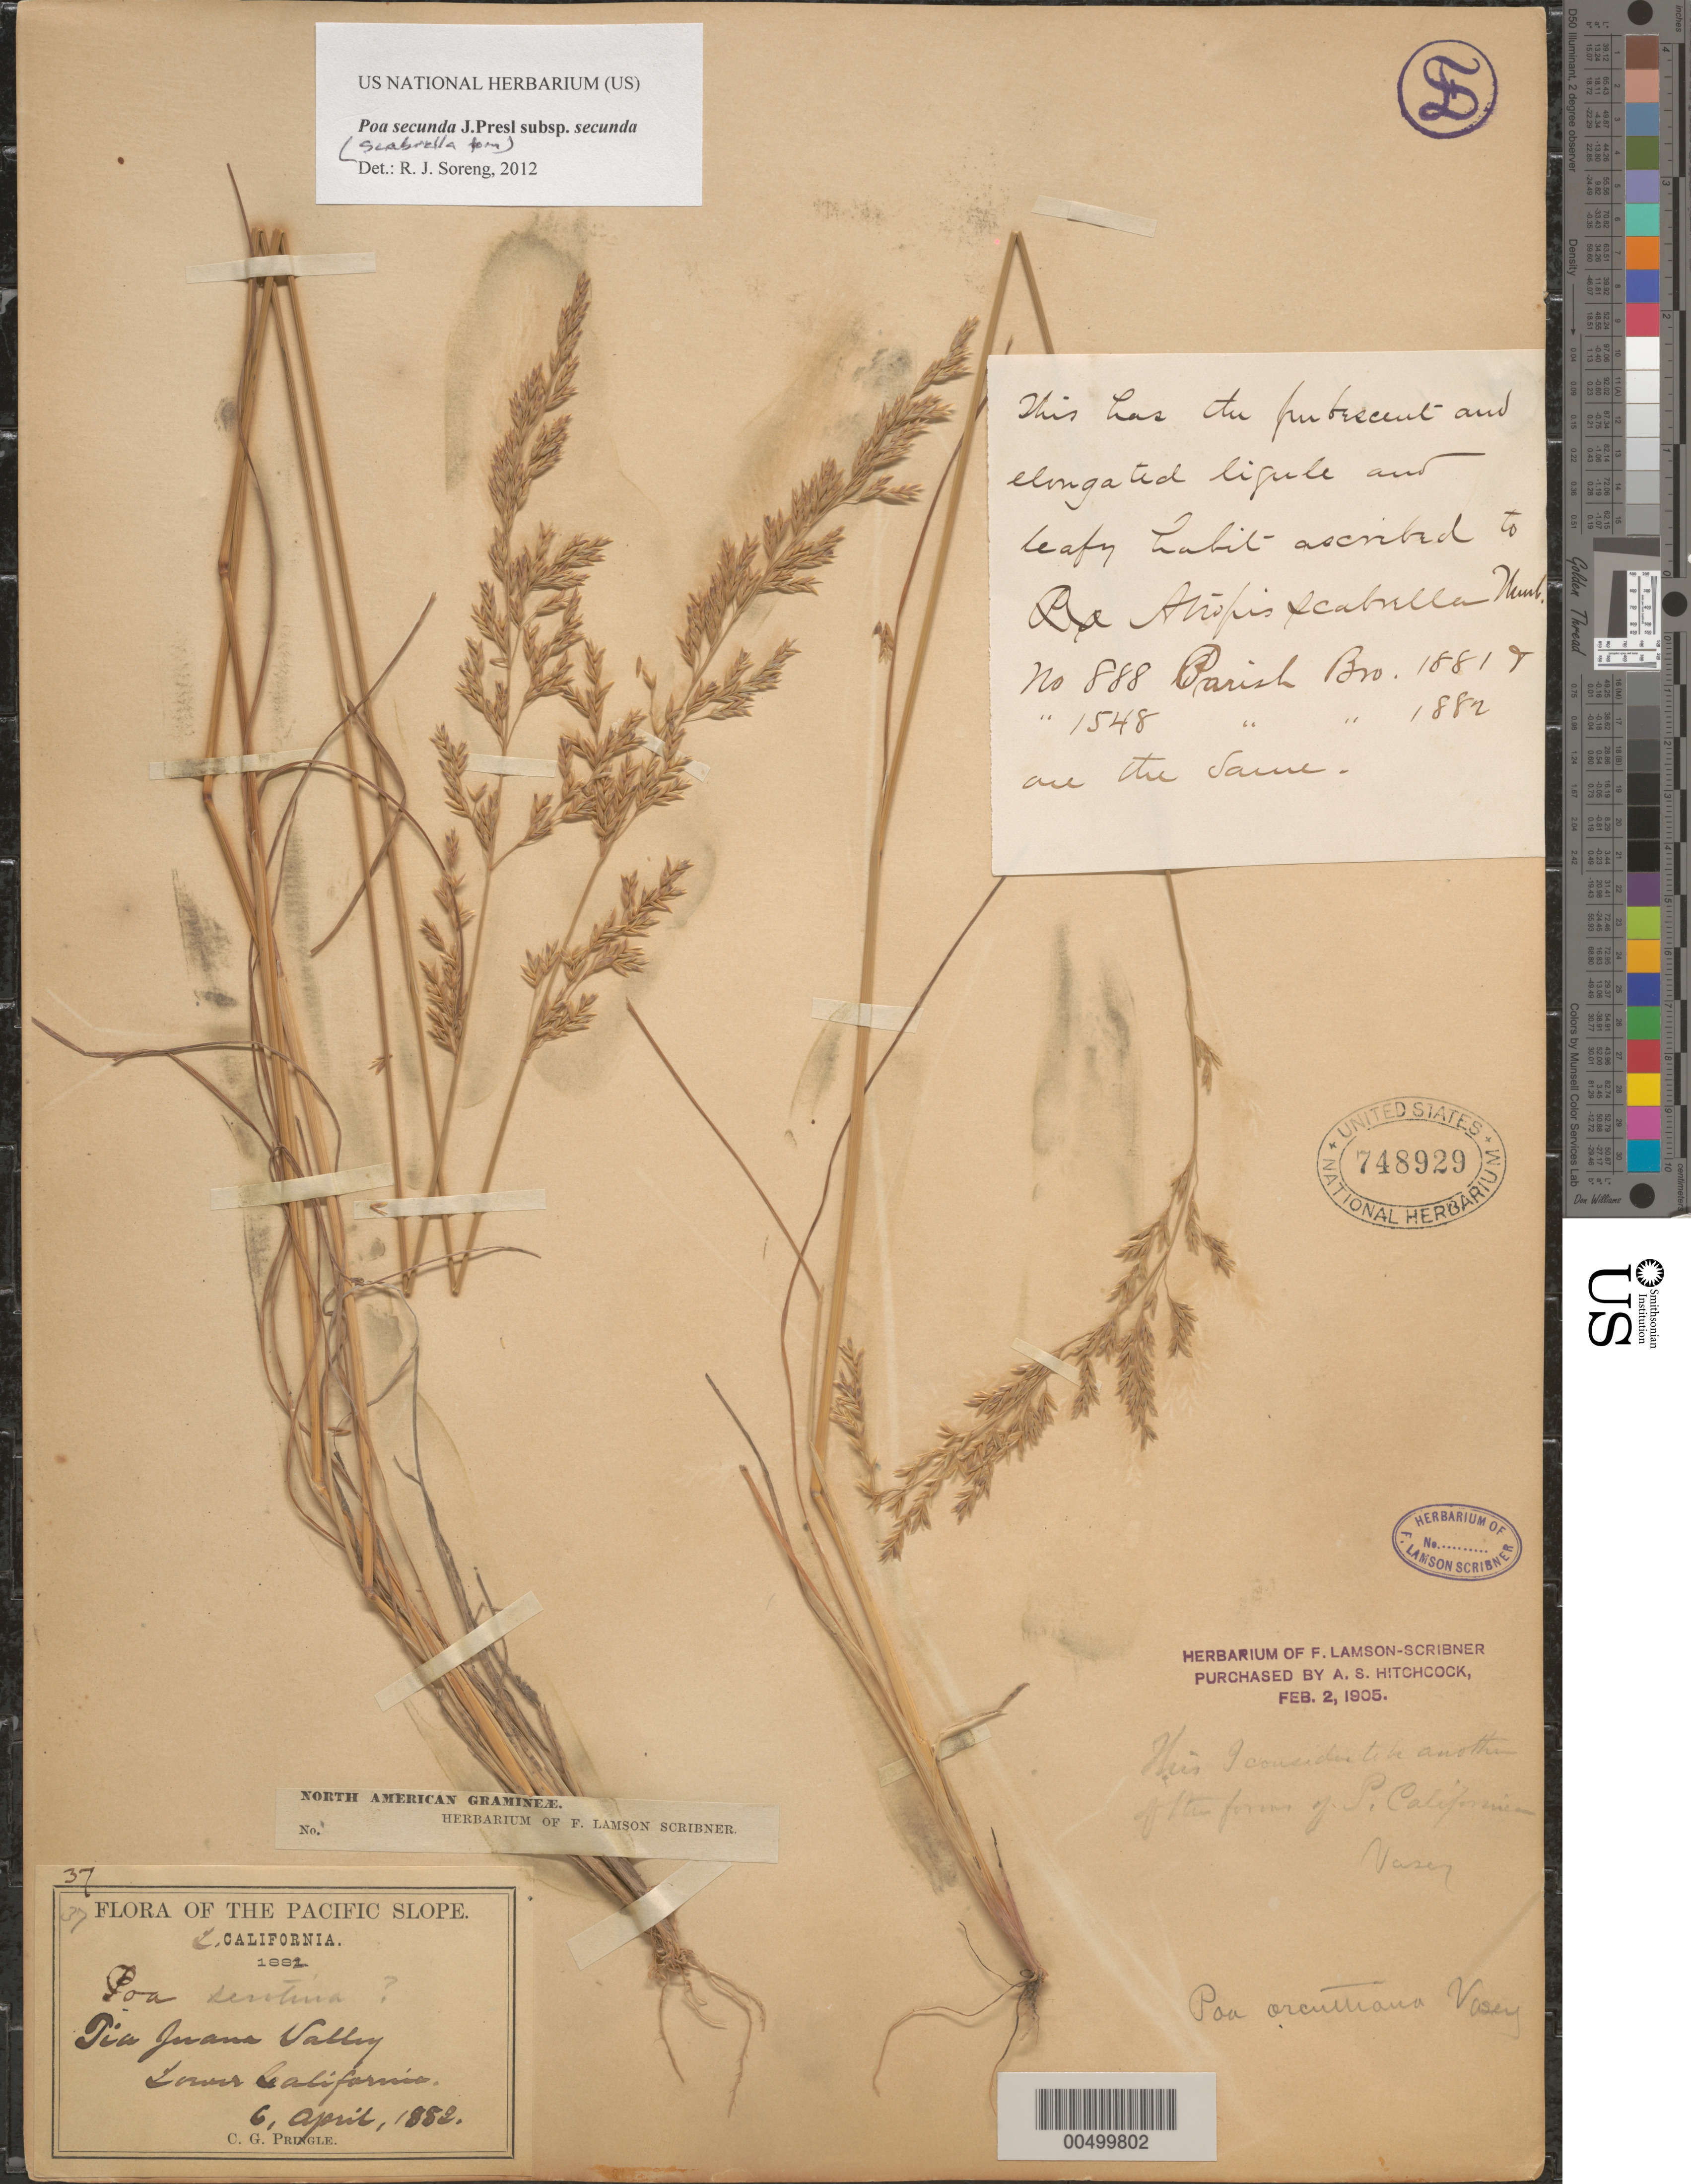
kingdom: Plantae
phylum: Tracheophyta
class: Liliopsida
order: Poales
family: Poaceae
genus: Poa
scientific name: Poa secunda subsp. secunda var. scabrella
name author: (Thurb.) Soreng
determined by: Soreng, Robert J., Research Associate (BOT), Smithsonian Institution - National Museum of Natural History (UNITED STATES)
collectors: C. G. Pringle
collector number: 37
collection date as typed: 6 Apr 1882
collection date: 1882-04-06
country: Mexico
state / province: Baja California Norte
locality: Tia Juana Valley, the Pacific slope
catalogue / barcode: US 748929